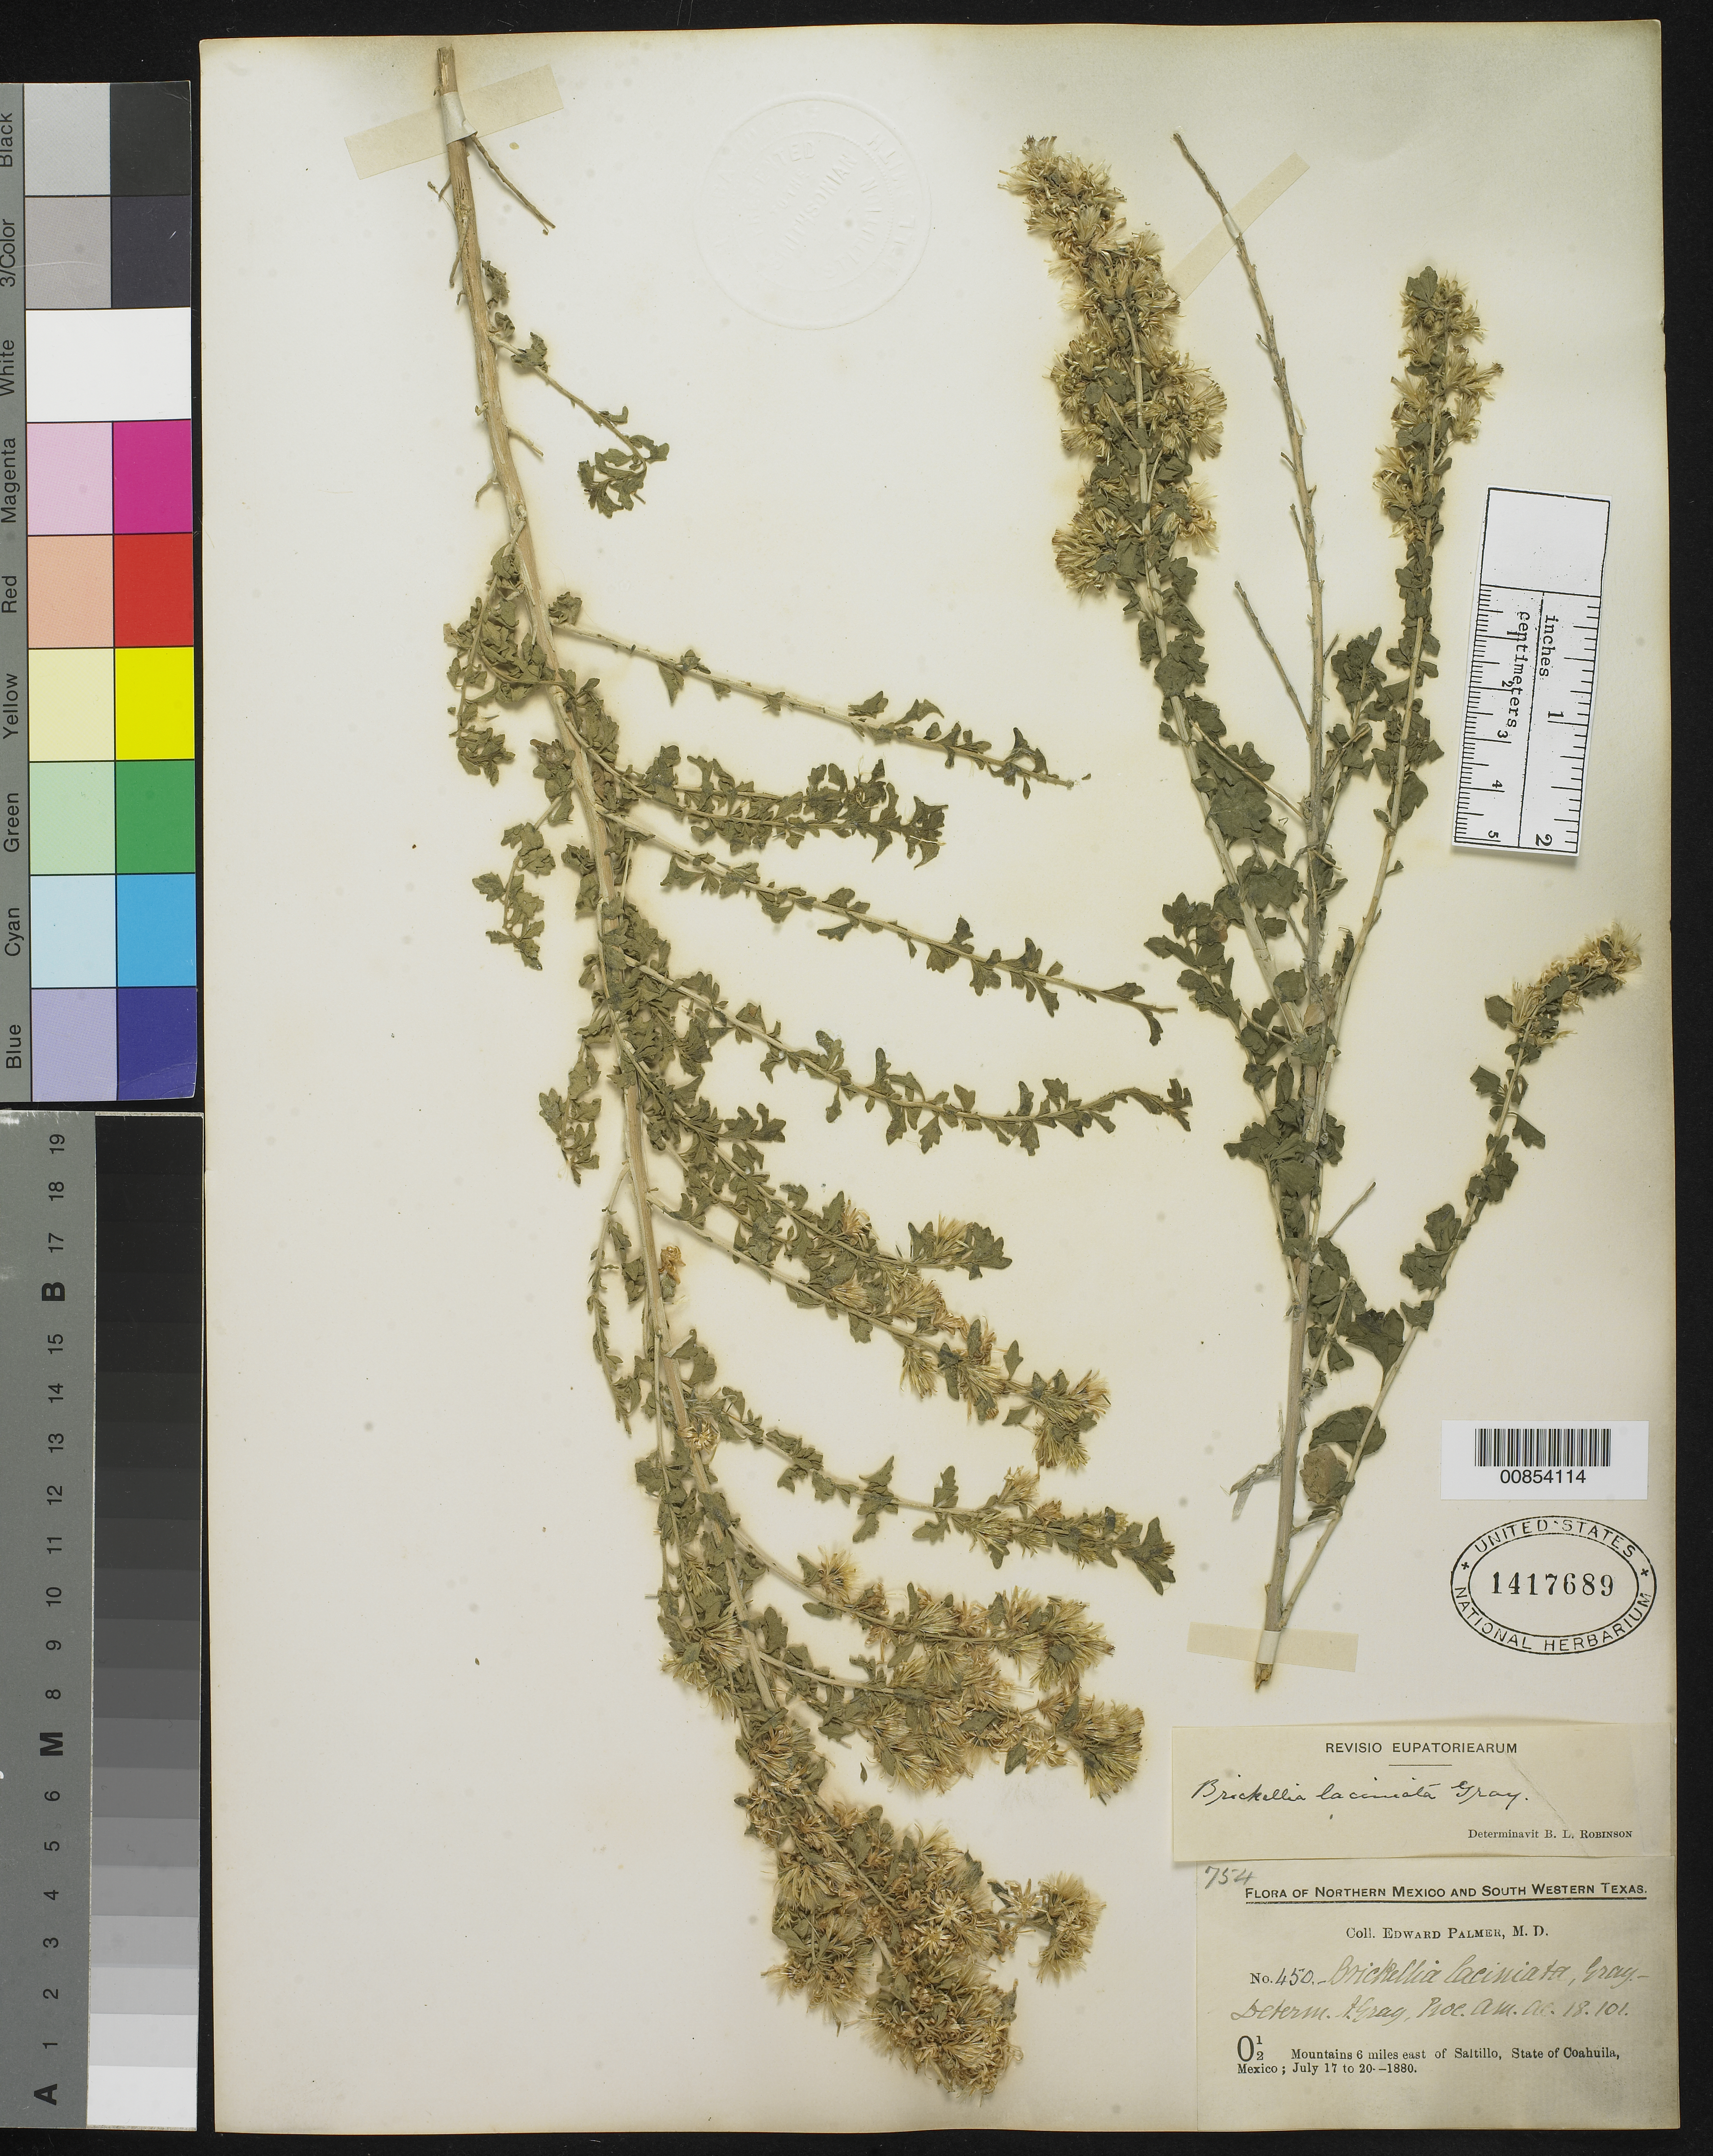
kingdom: Plantae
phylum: Tracheophyta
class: Magnoliopsida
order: Asterales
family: Asteraceae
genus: Brickellia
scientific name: Brickellia laciniata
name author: A. Gray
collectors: E. Palmer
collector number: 450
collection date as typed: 17 Jul 1880 to 20 Jul 1880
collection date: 1880-07-17/1880-07-20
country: Mexico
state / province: Coahuila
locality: O12. Mountains 6 miles east of Saltillo, Coahuila.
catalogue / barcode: US 1417689